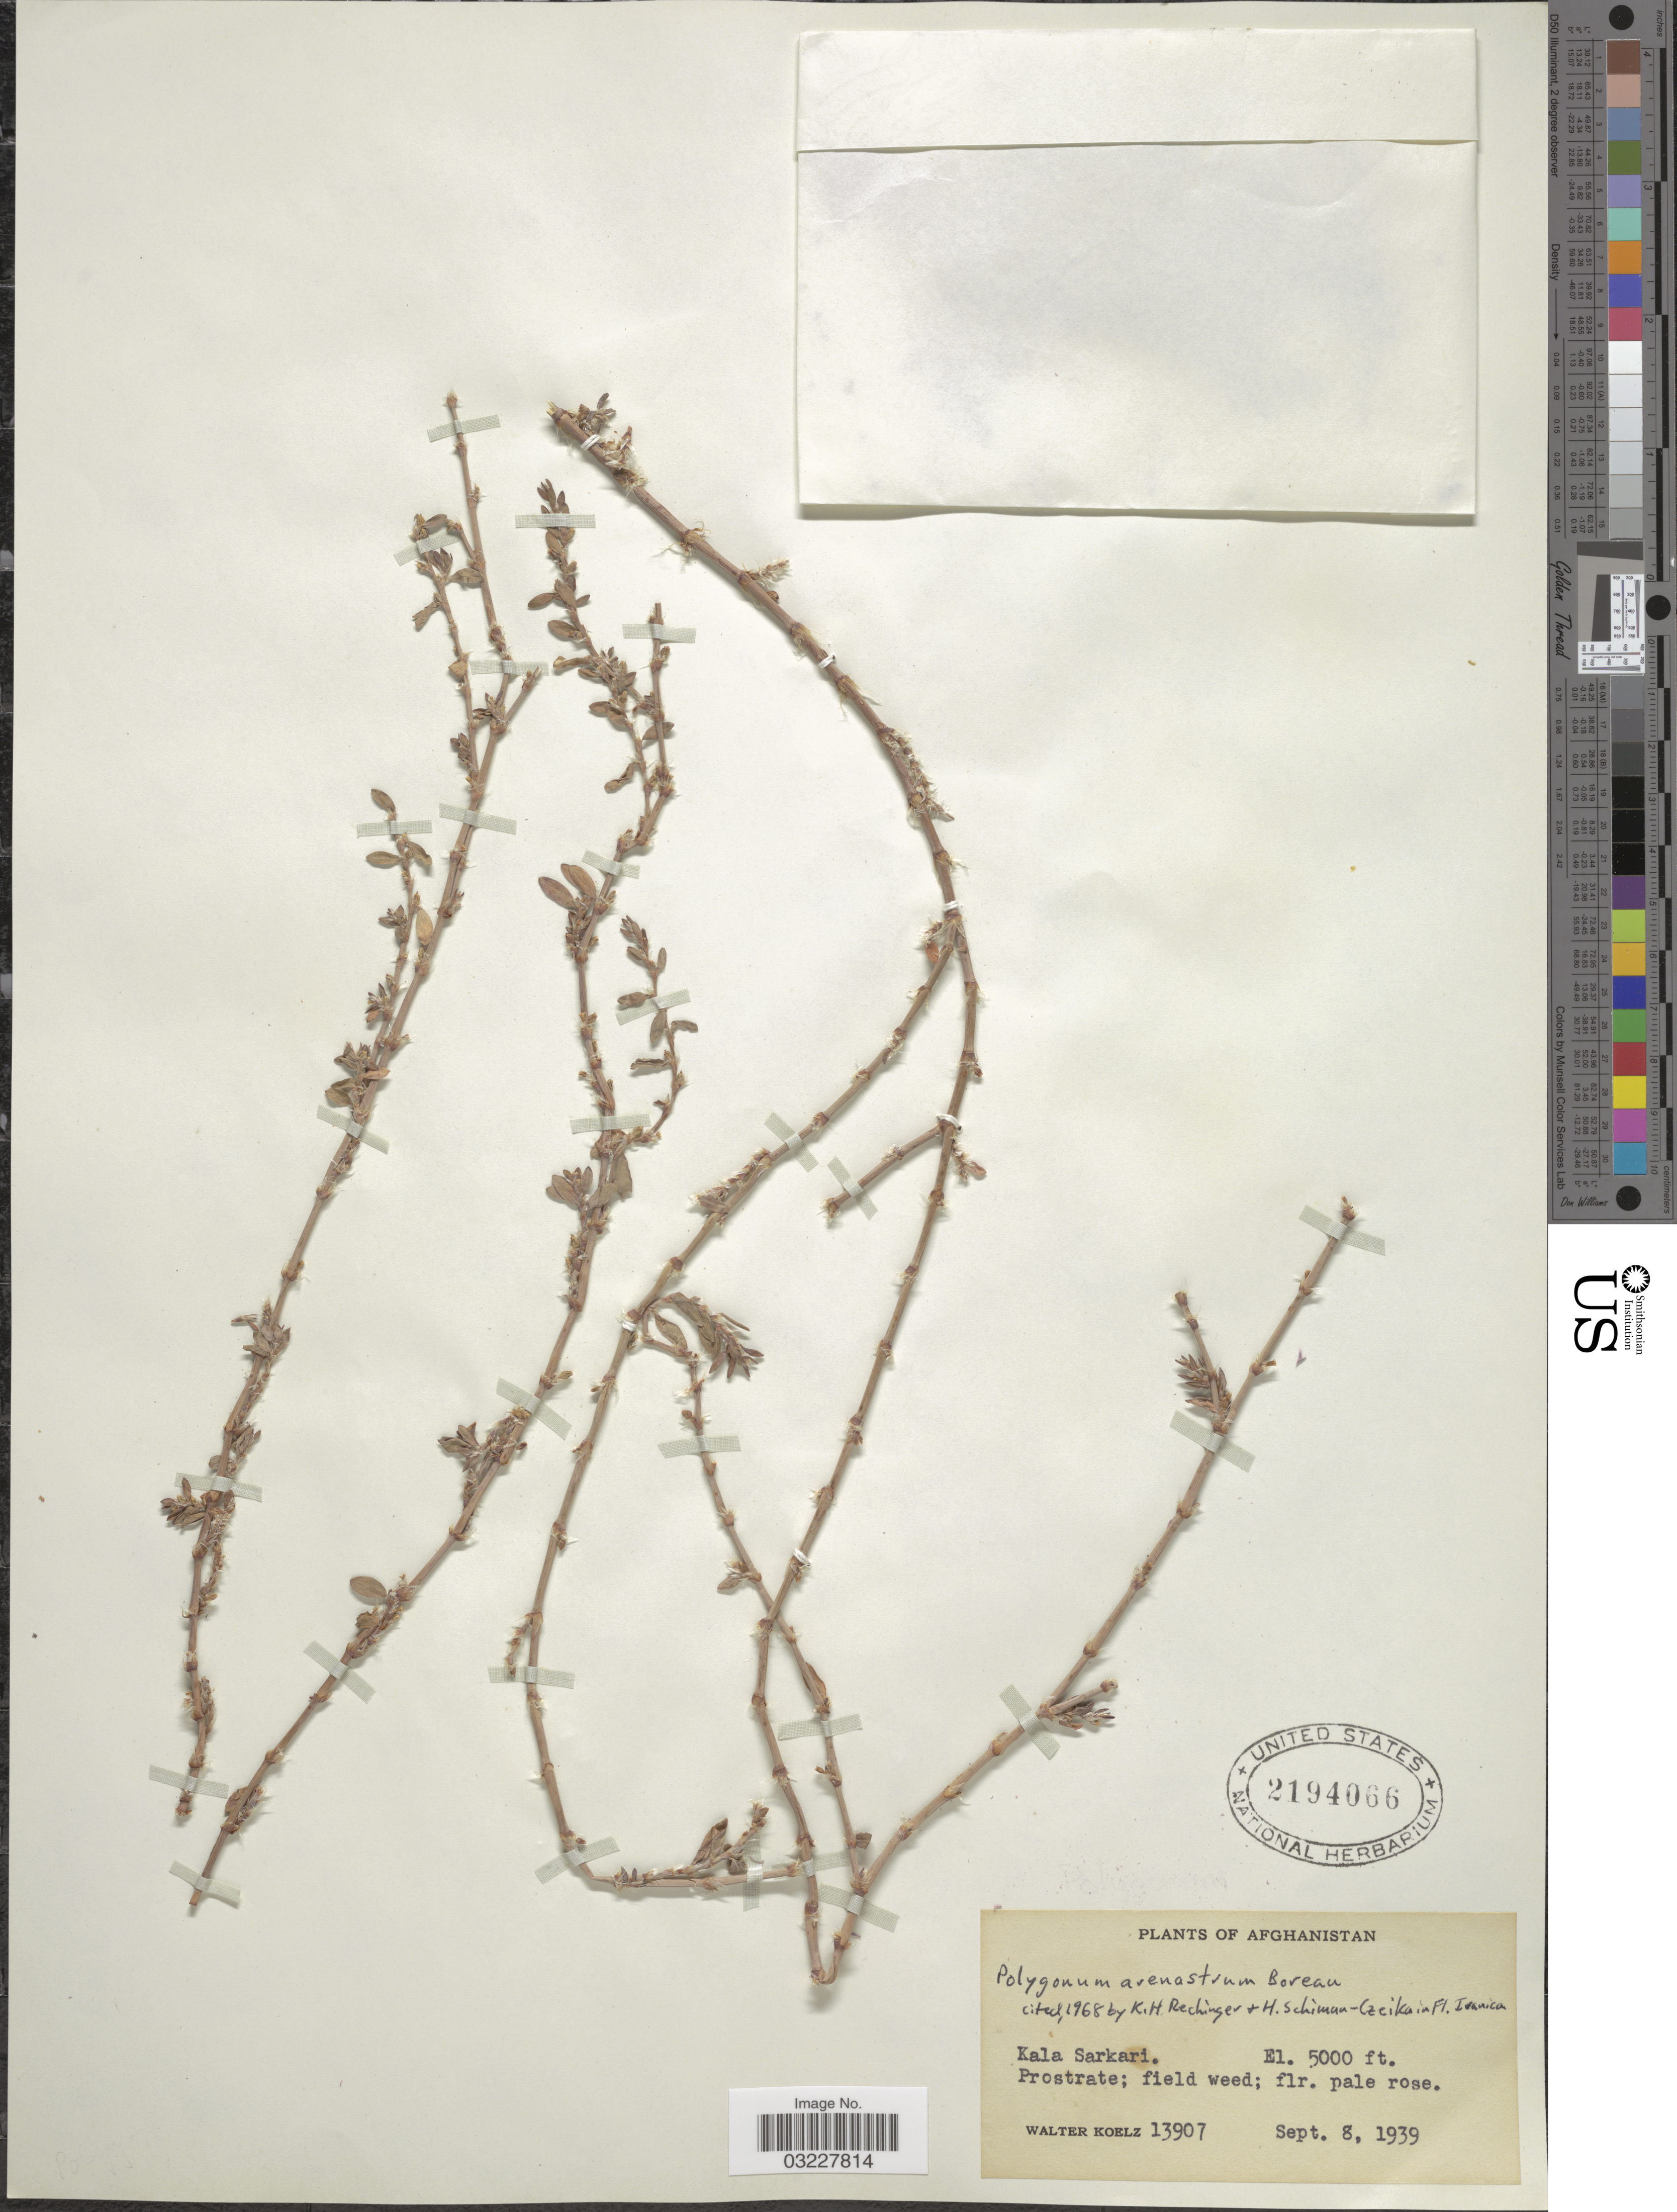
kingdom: Plantae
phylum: Tracheophyta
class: Magnoliopsida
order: Caryophyllales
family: Polygonaceae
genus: Polygonum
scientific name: Polygonum arenastrum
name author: Boreau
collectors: W. N. Koelz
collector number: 13907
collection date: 1939-09-08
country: Afghanistan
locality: Kala Sarkari.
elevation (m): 1524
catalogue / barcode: US 2194066